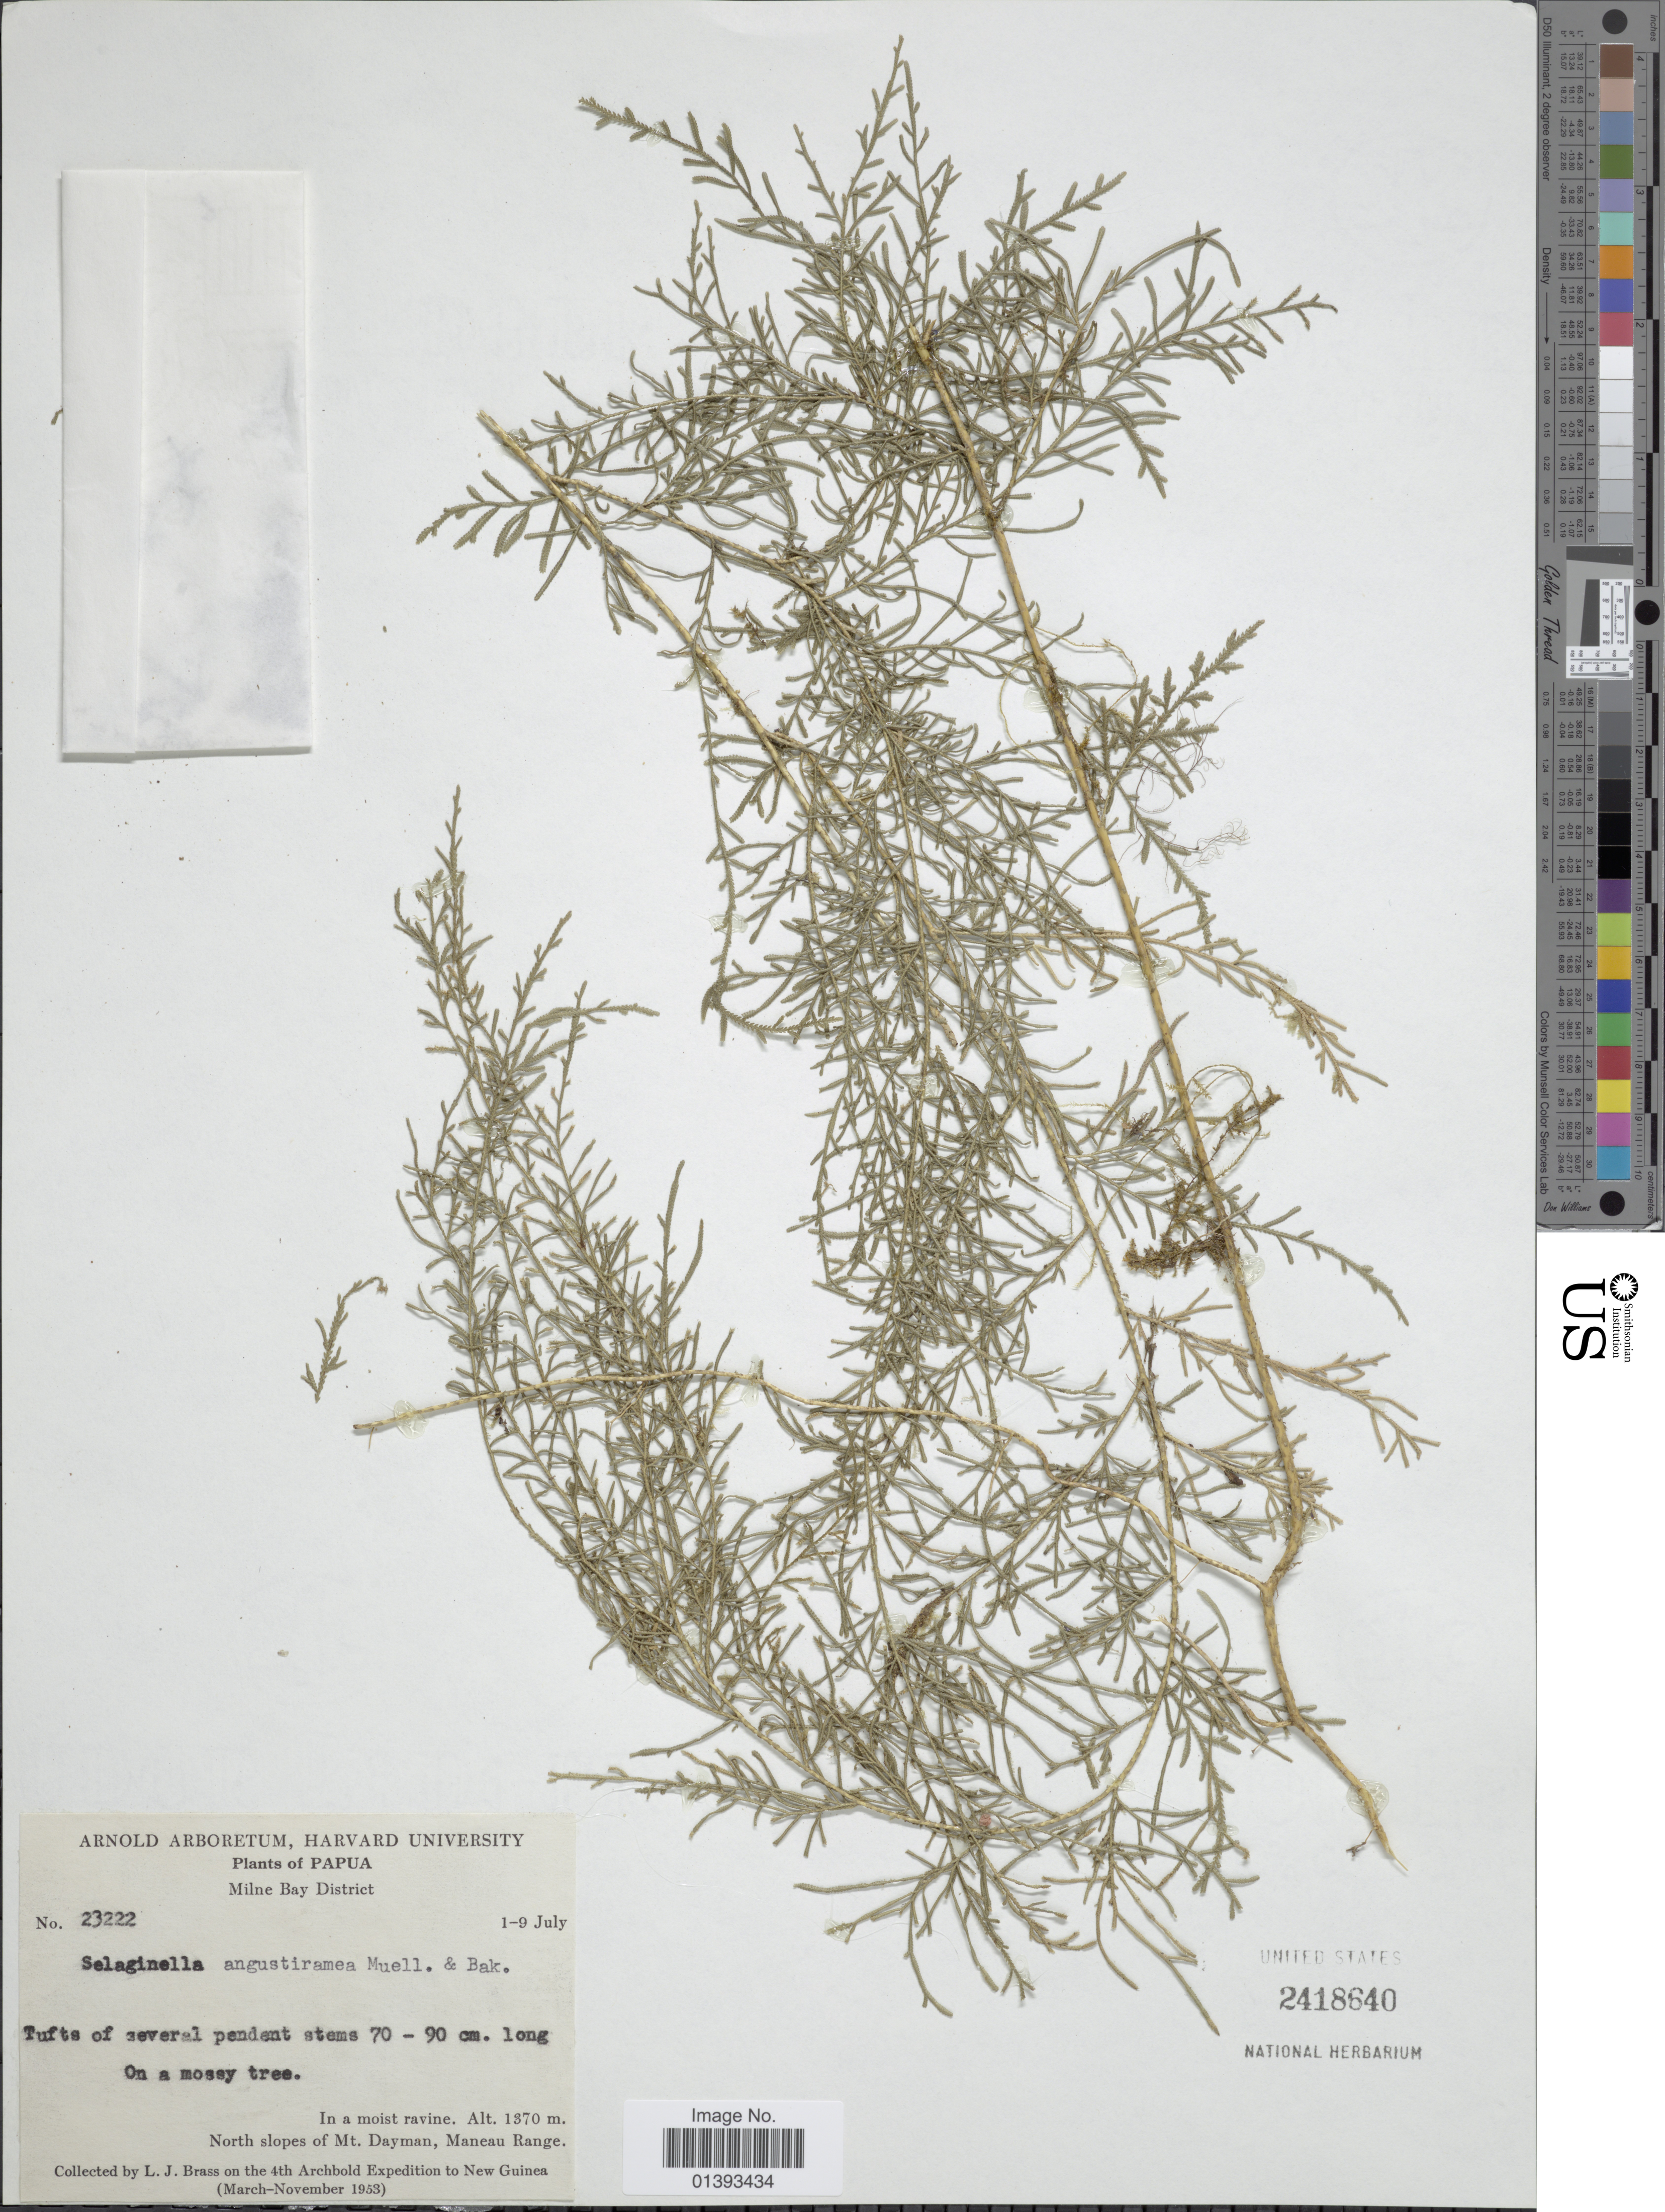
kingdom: Plantae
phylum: Tracheophyta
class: Lycopodiopsida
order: Selaginellales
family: Selaginellaceae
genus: Selaginella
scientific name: Selaginella angustiramea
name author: F. Muell. & Baker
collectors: L. J. Brass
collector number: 23222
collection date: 1953-07-01/1953-07-09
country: Papua New Guinea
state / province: Milne Bay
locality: In moist ravine, North slopes of Mt. Dayman, Maneau Range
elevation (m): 1370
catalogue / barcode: US 2418640